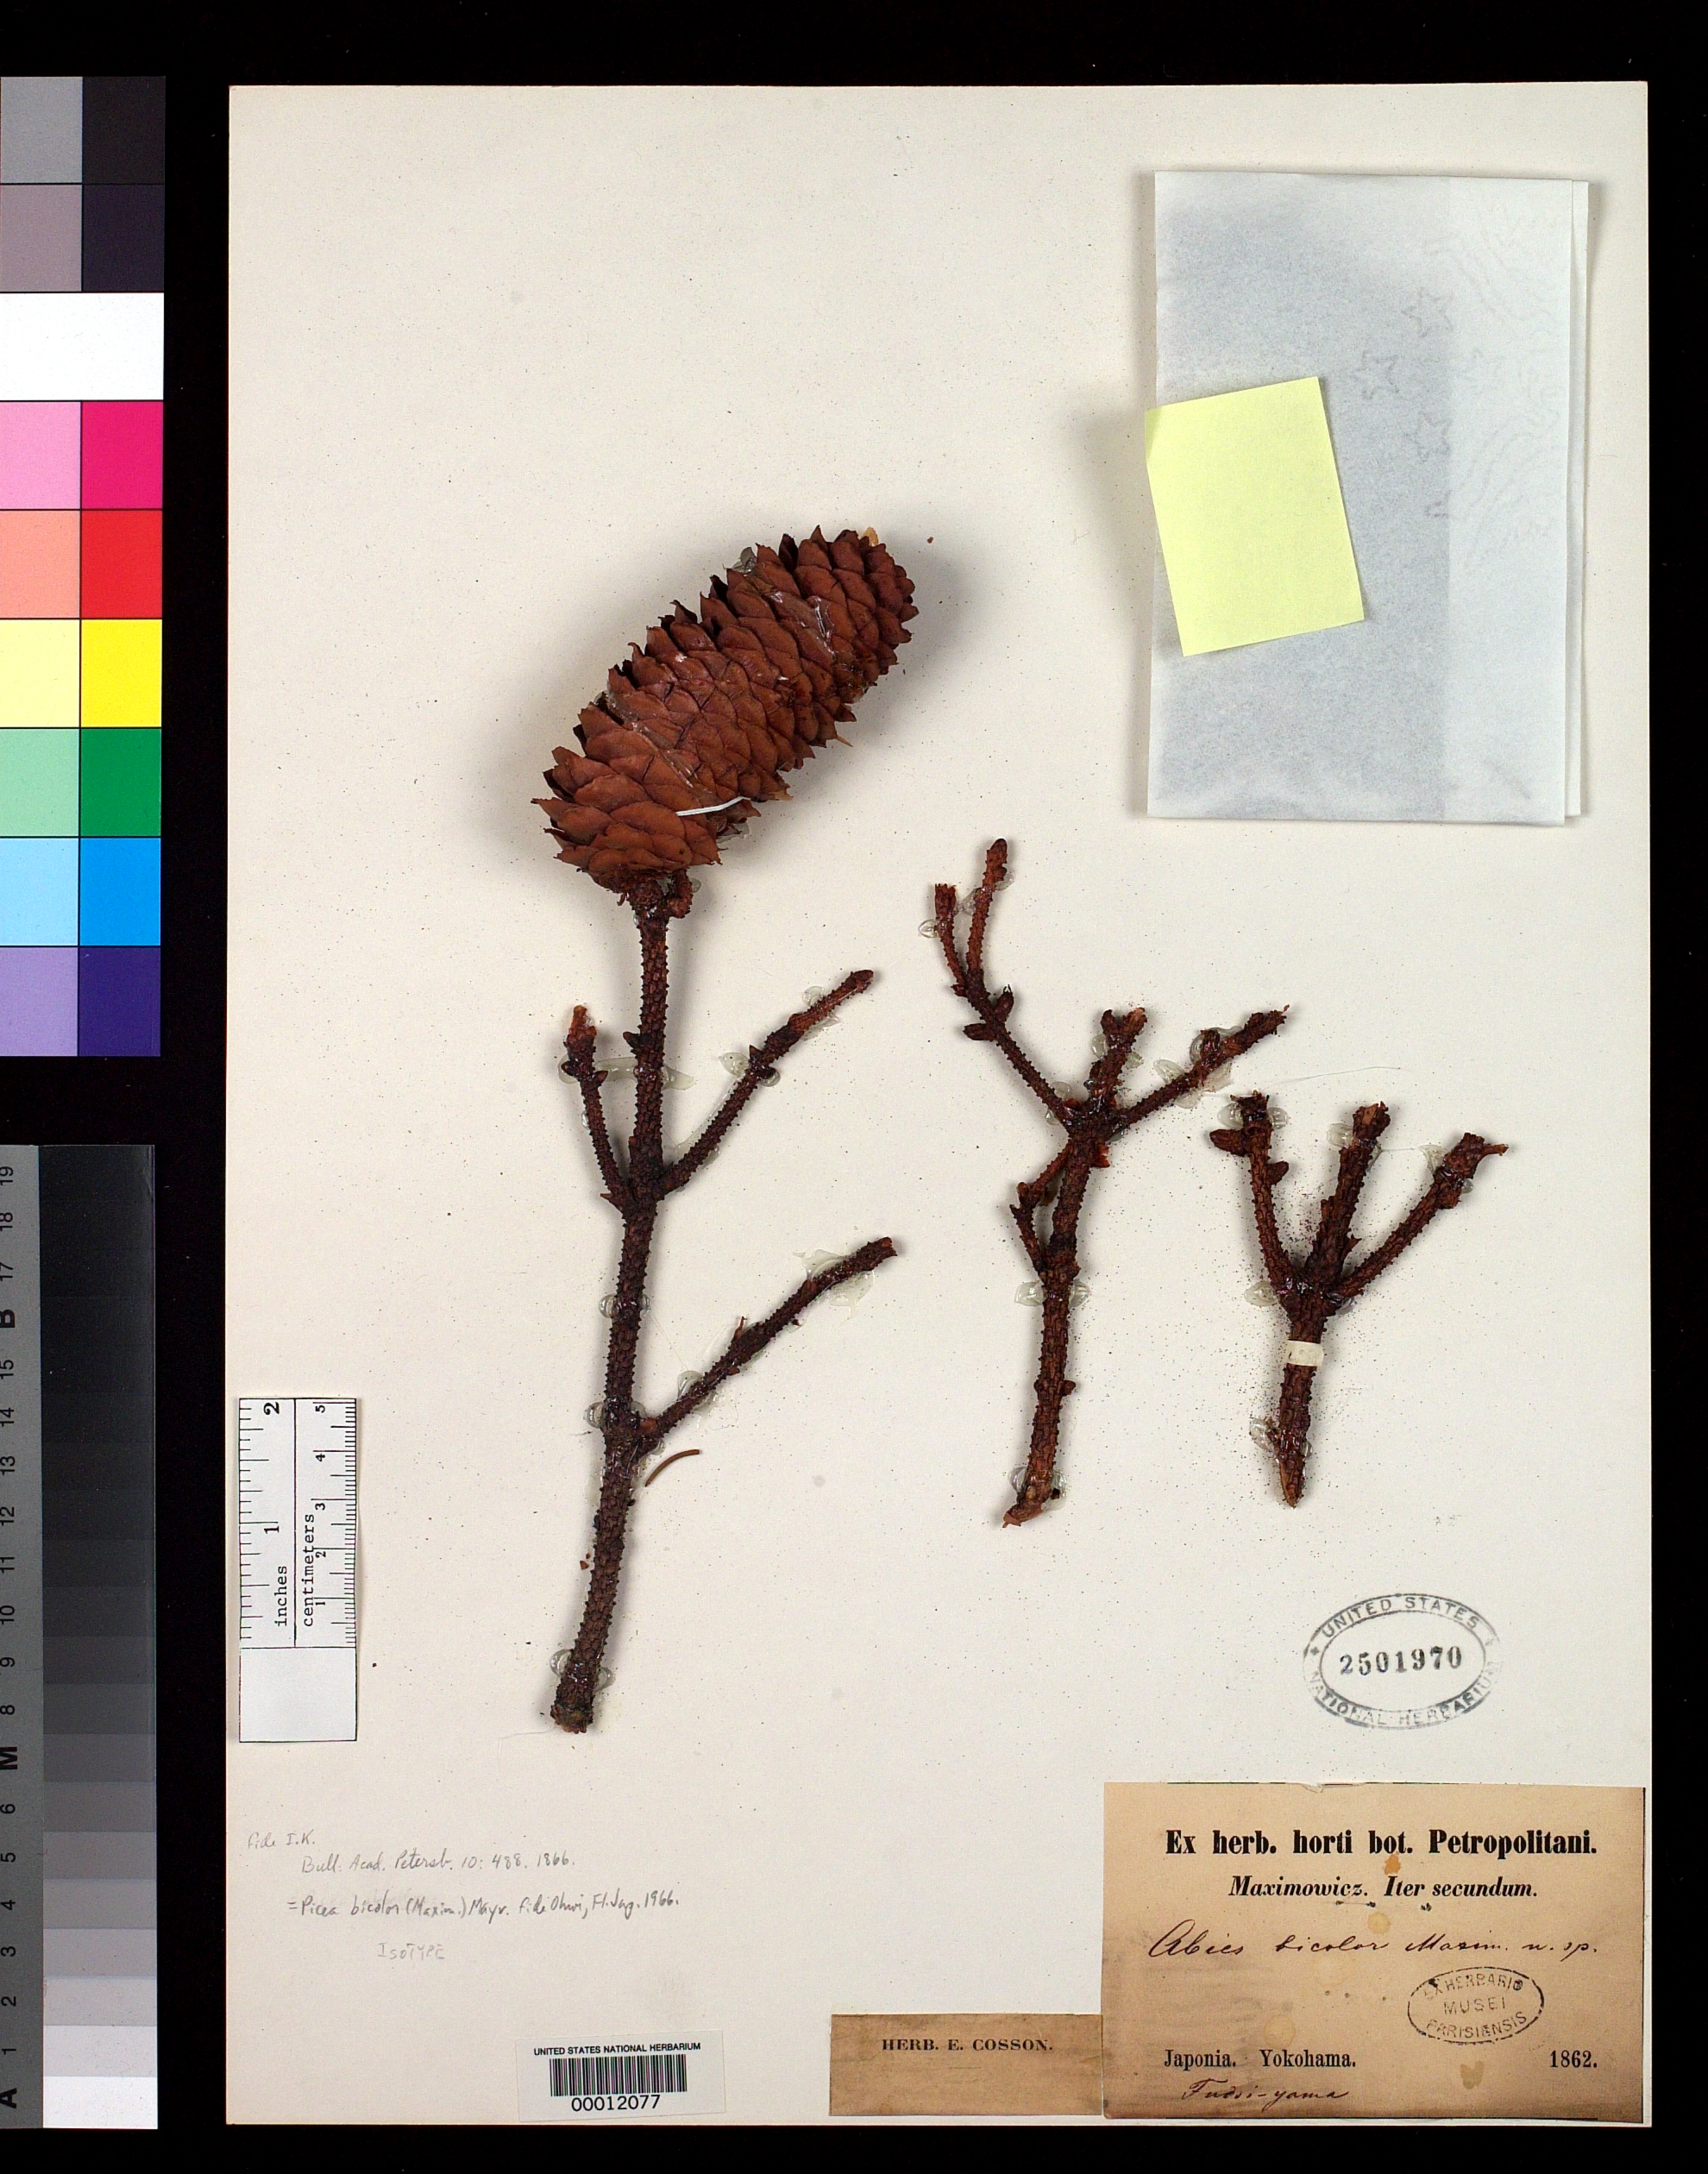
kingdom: Plantae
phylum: Tracheophyta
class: Pinopsida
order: Pinales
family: Pinaceae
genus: Abies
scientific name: Abies bicolor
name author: Maxim.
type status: Isotype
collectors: C. J. Maximowicz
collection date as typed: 1862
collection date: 1862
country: Japan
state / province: Kanagawa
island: Honshu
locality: Yokohama.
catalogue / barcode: US 2501970